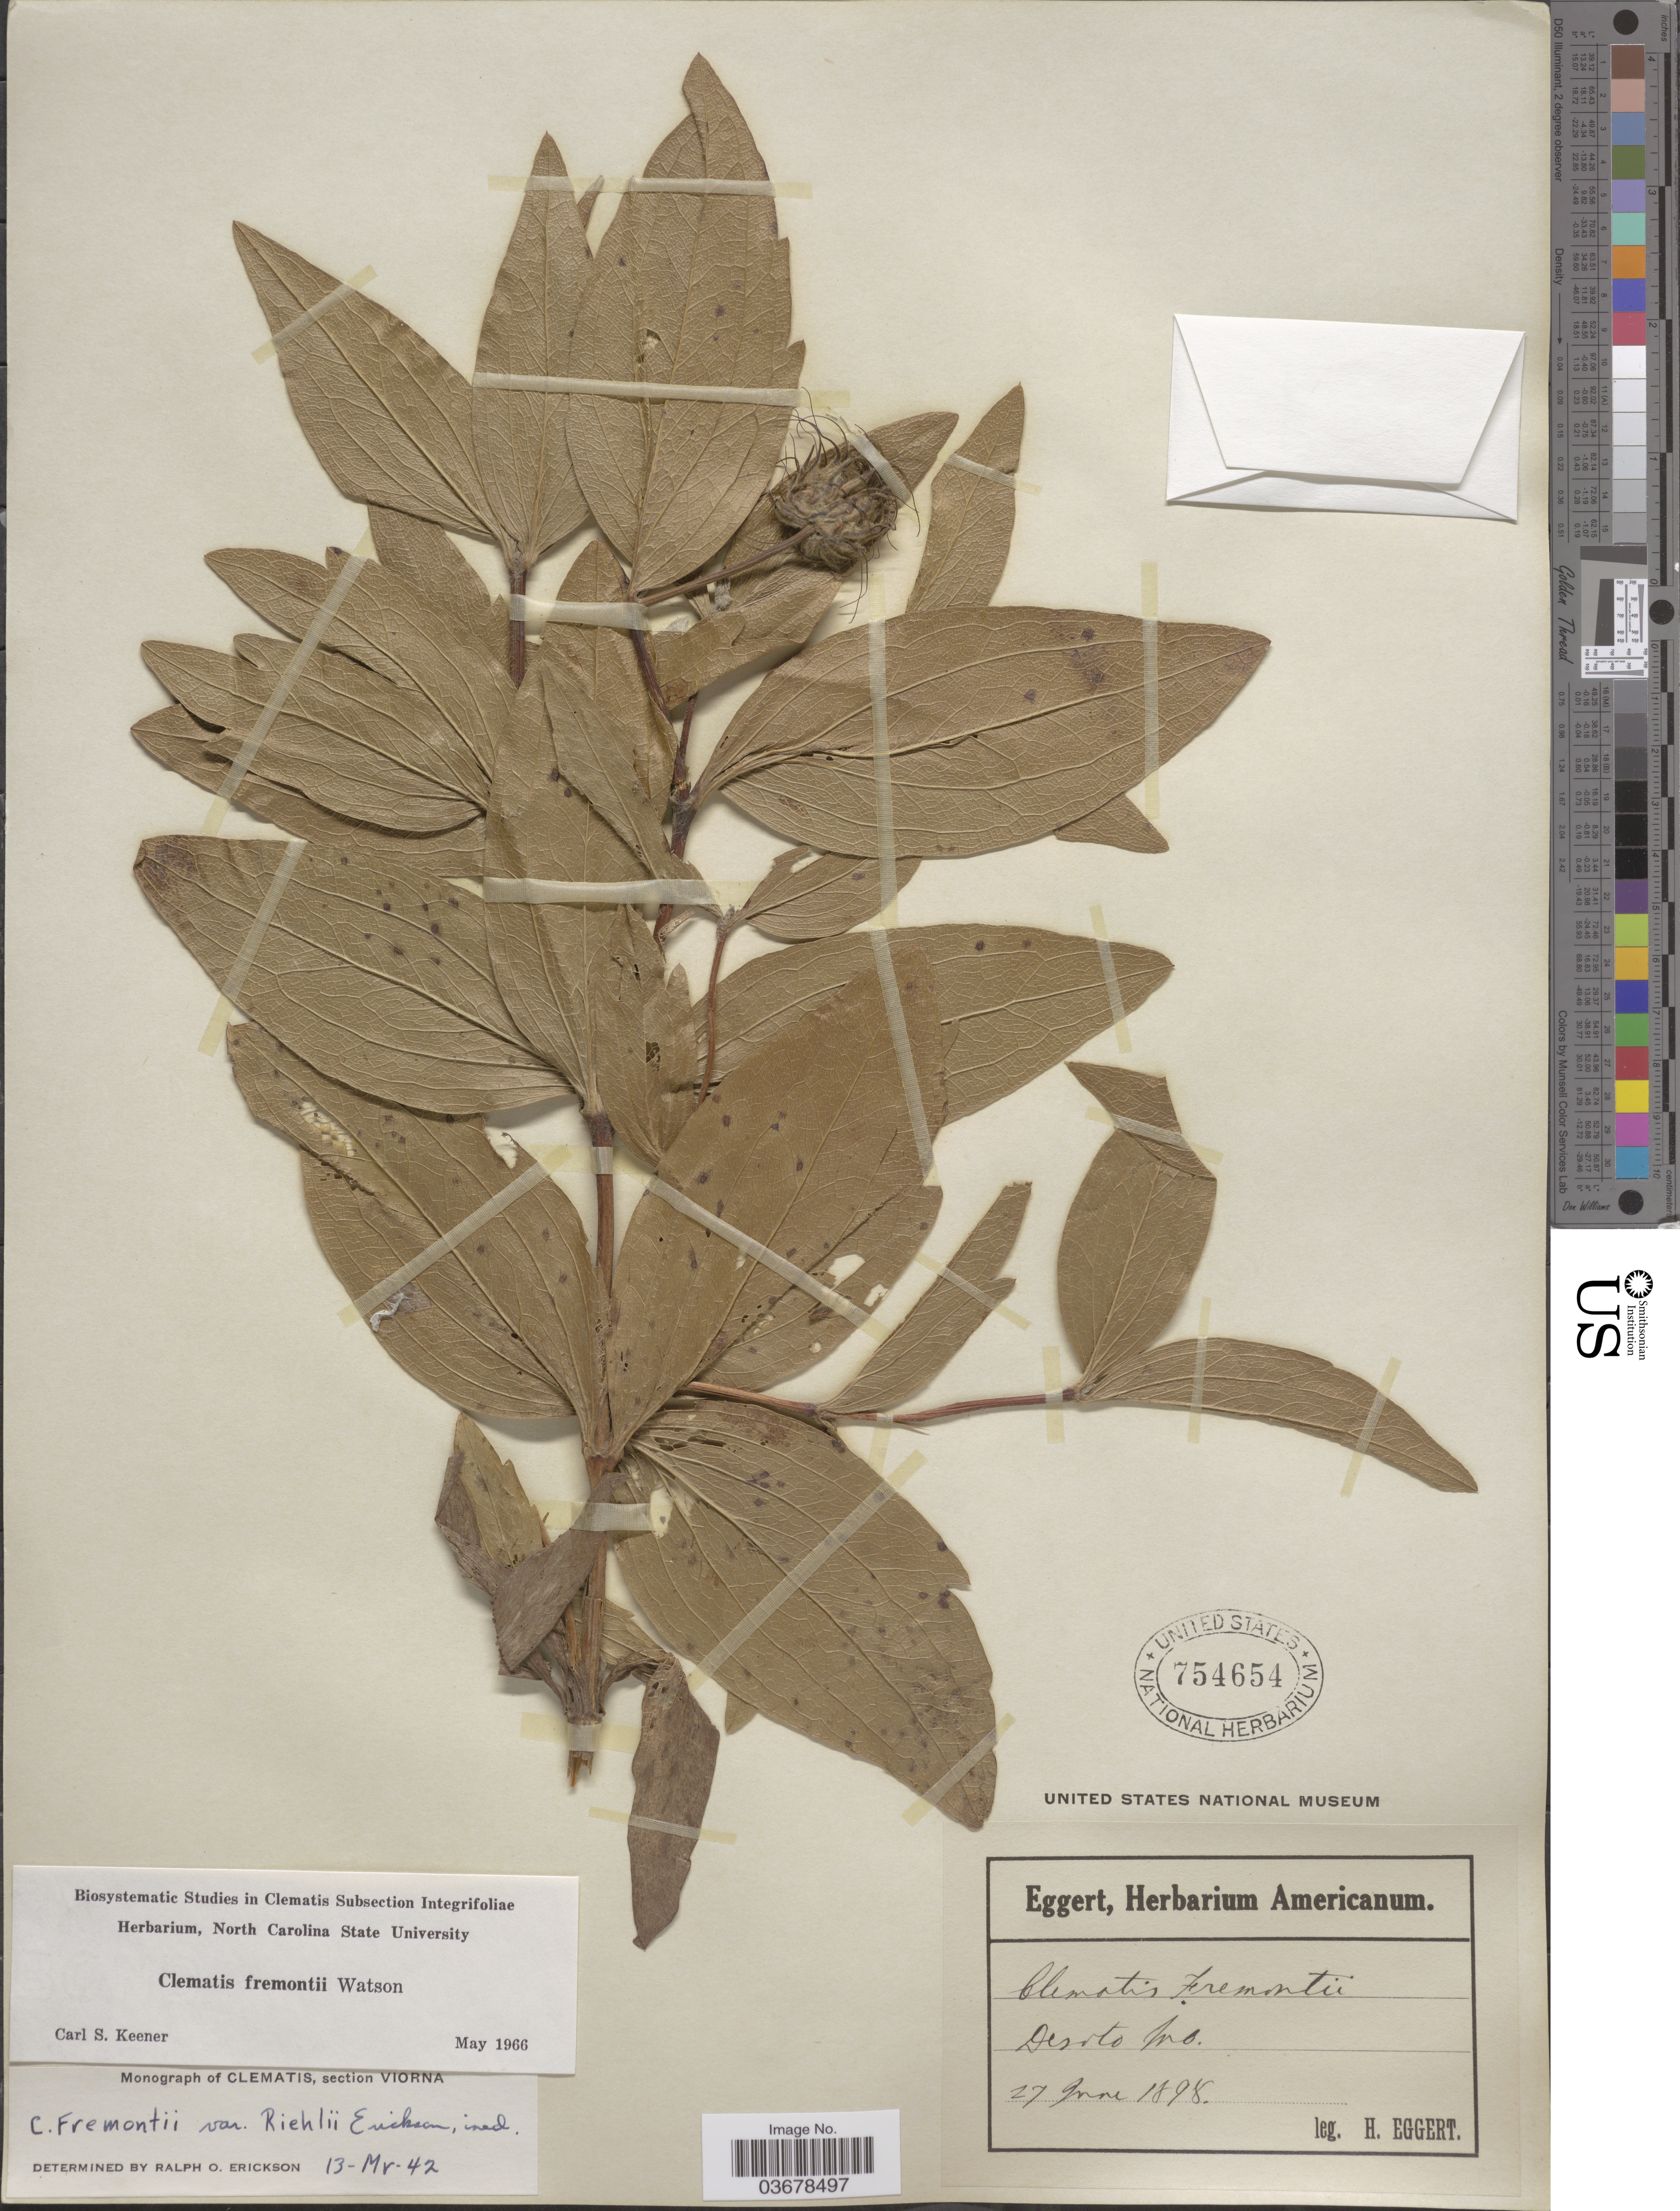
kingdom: Plantae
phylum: Tracheophyta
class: Magnoliopsida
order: Ranunculales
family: Ranunculaceae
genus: Clematis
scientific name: Clematis viorna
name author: L.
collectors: H. Eggert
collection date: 1898-06-27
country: United States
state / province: Missouri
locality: Desoto.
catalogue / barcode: US 754654